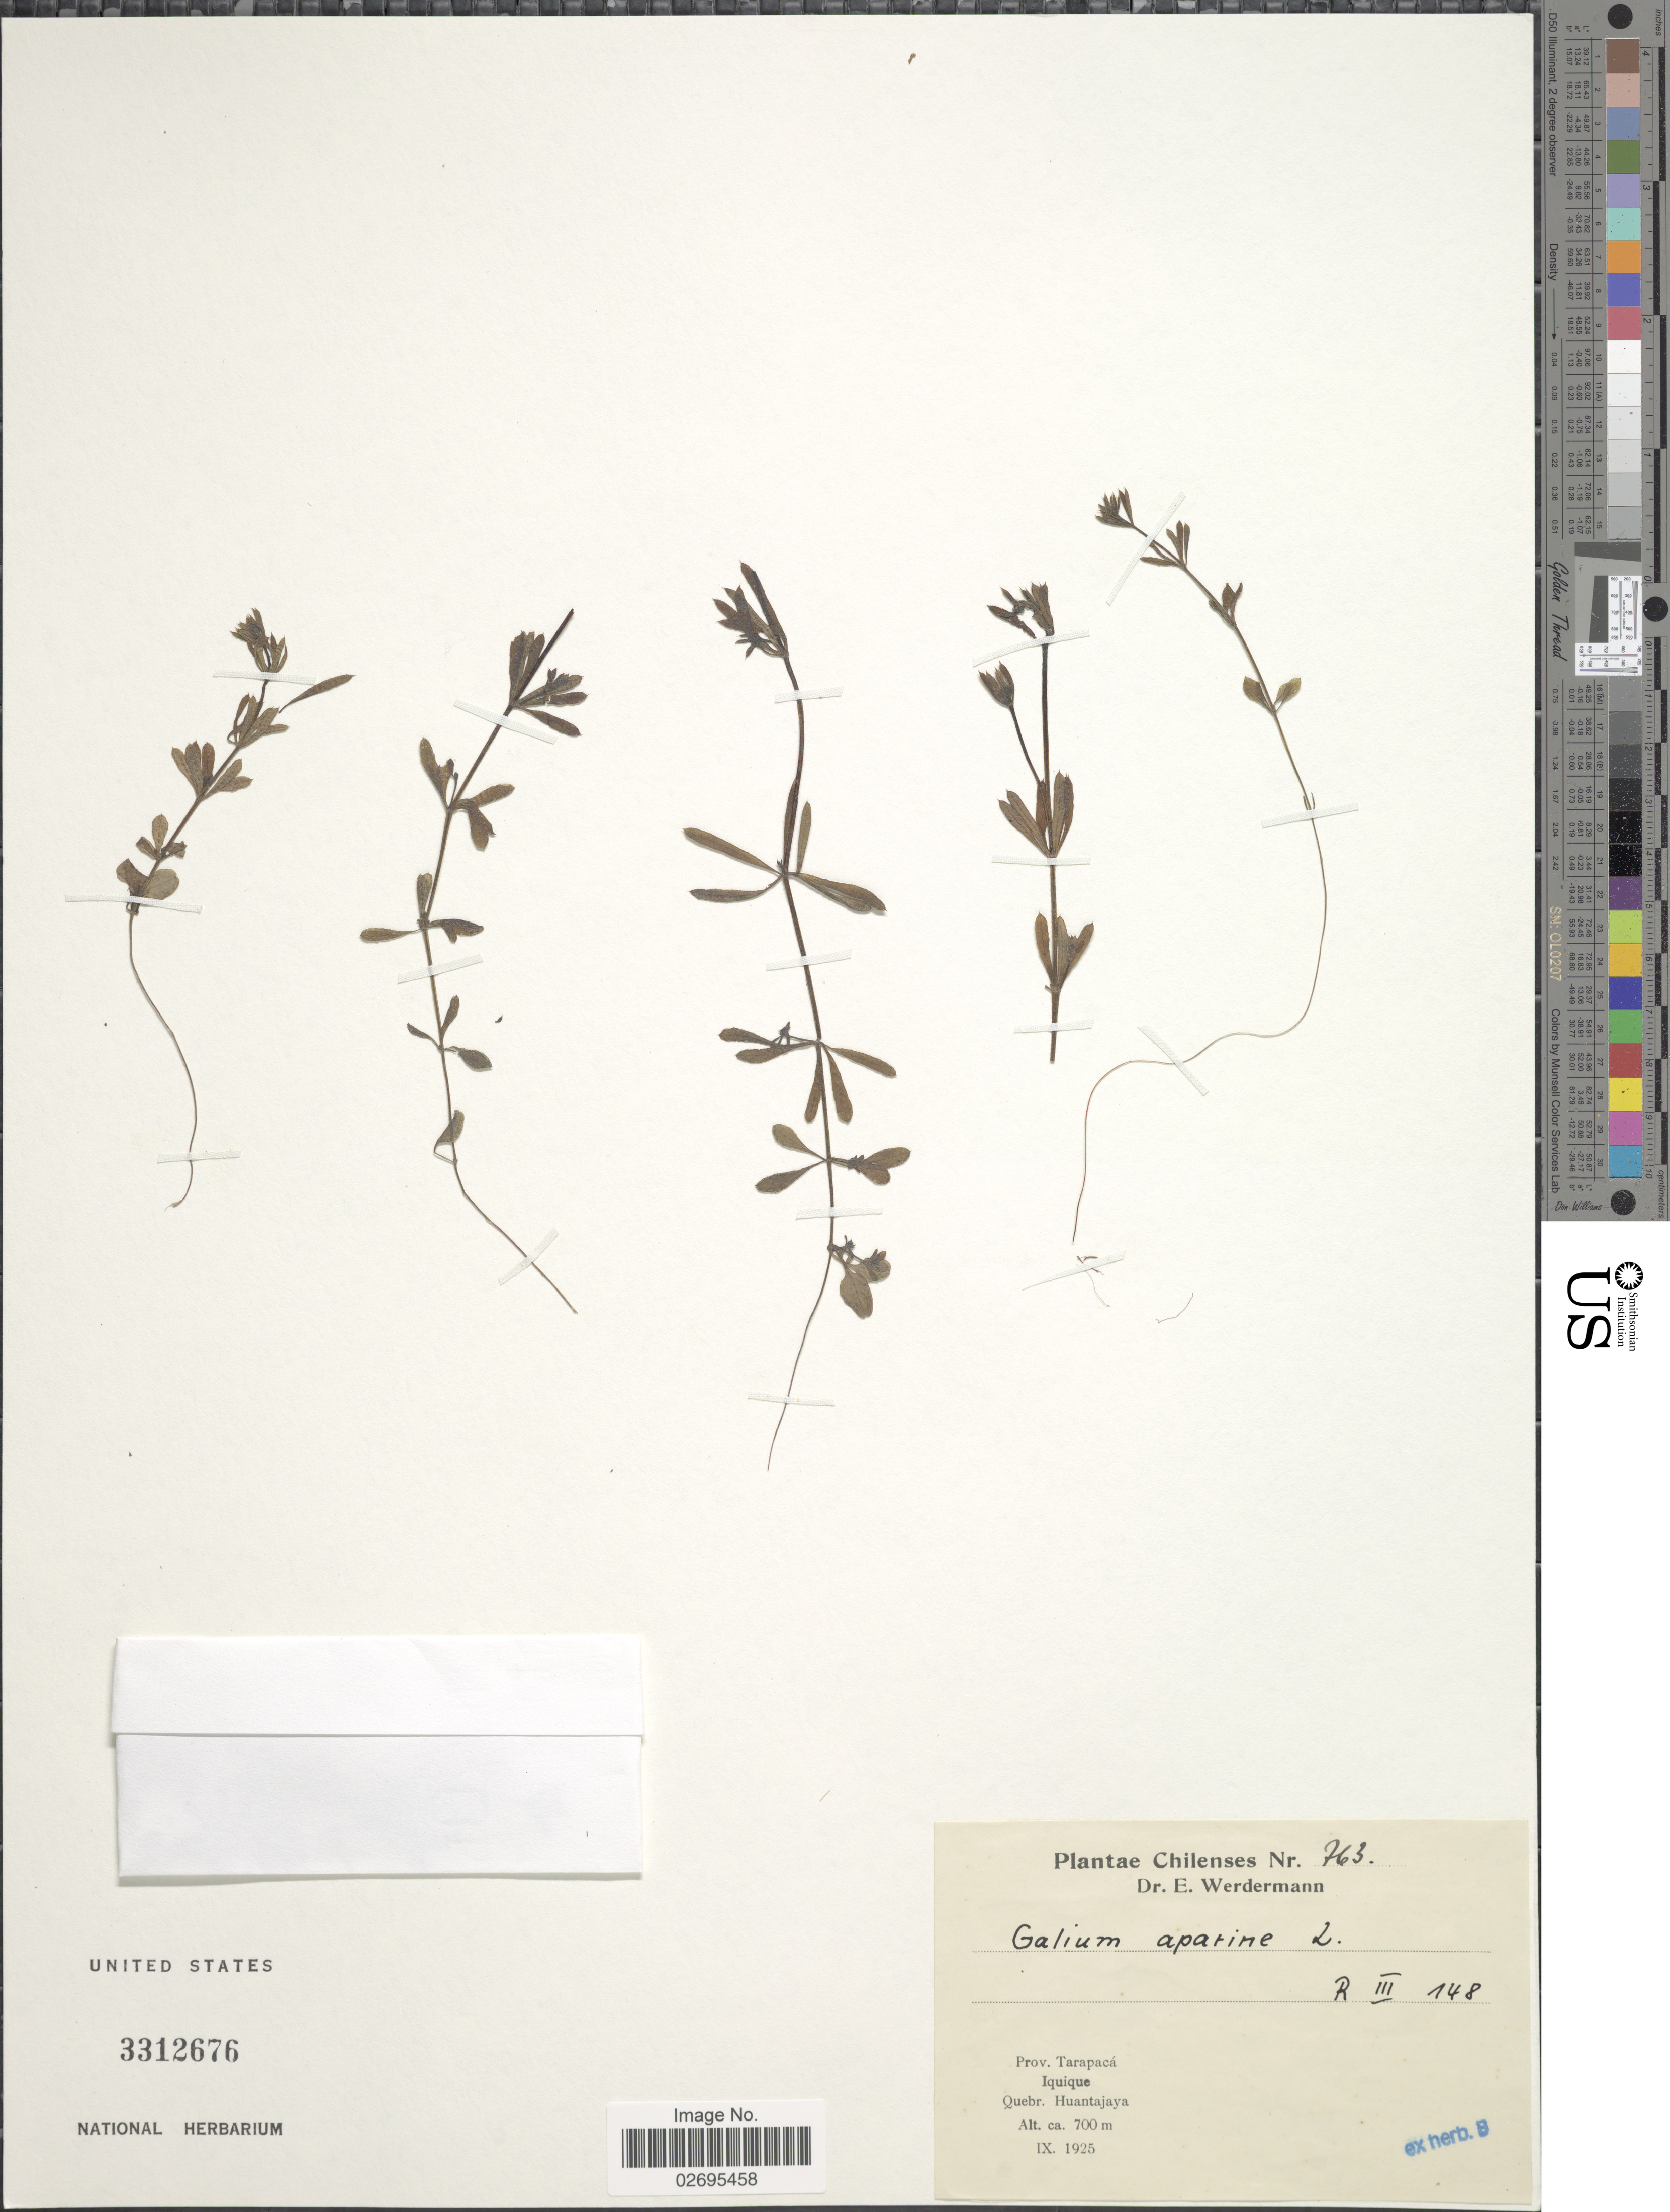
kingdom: Plantae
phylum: Tracheophyta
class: Magnoliopsida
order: Gentianales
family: Rubiaceae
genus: Galium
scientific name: Galium aparine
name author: L.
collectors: E. Werdermann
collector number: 763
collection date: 1925-09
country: Chile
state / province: Tarapacá (I)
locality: Iquique Quebr. Huantajaya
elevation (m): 700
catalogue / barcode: US 3312676